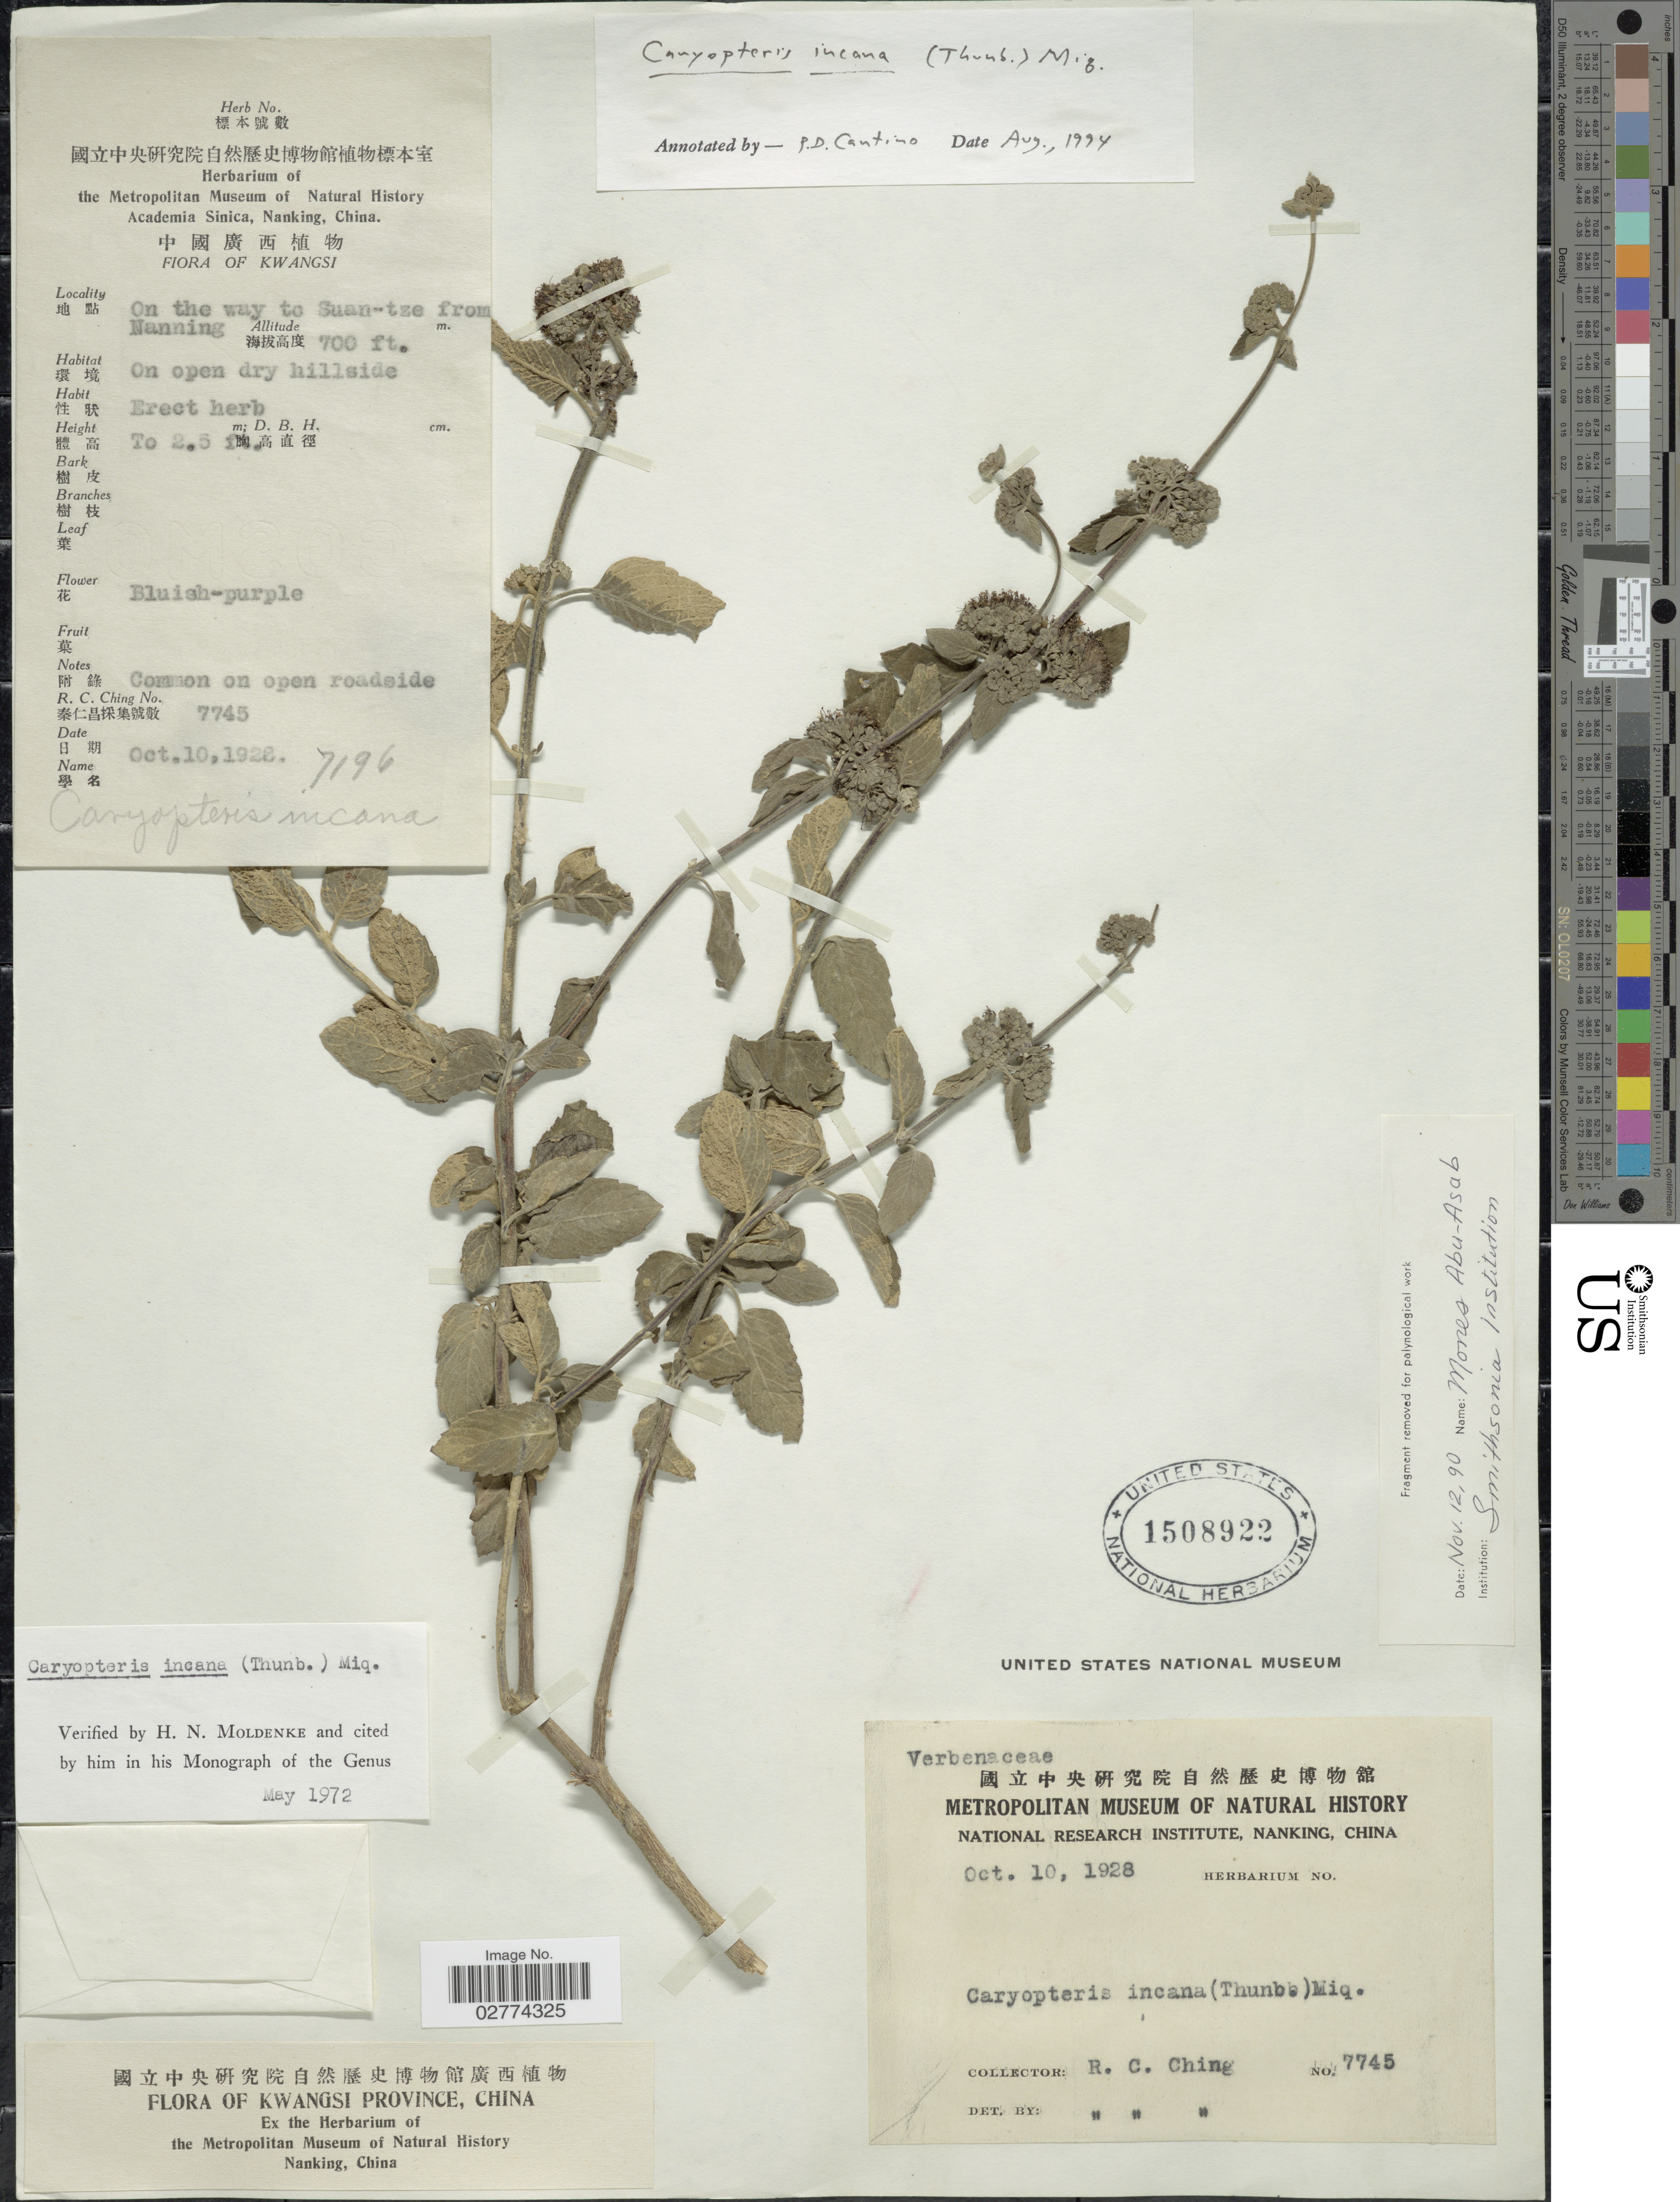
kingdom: Plantae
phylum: Tracheophyta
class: Magnoliopsida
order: Lamiales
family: Lamiaceae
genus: Caryopteris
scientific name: Caryopteris incana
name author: (Thunb. ex Houtt.) Miq.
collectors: R. C. Ching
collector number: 7745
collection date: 1922-10-10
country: China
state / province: Guangxi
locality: Kwangsi Province. On the way to Suan-tze from Nanning.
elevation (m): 213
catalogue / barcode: US 1508922